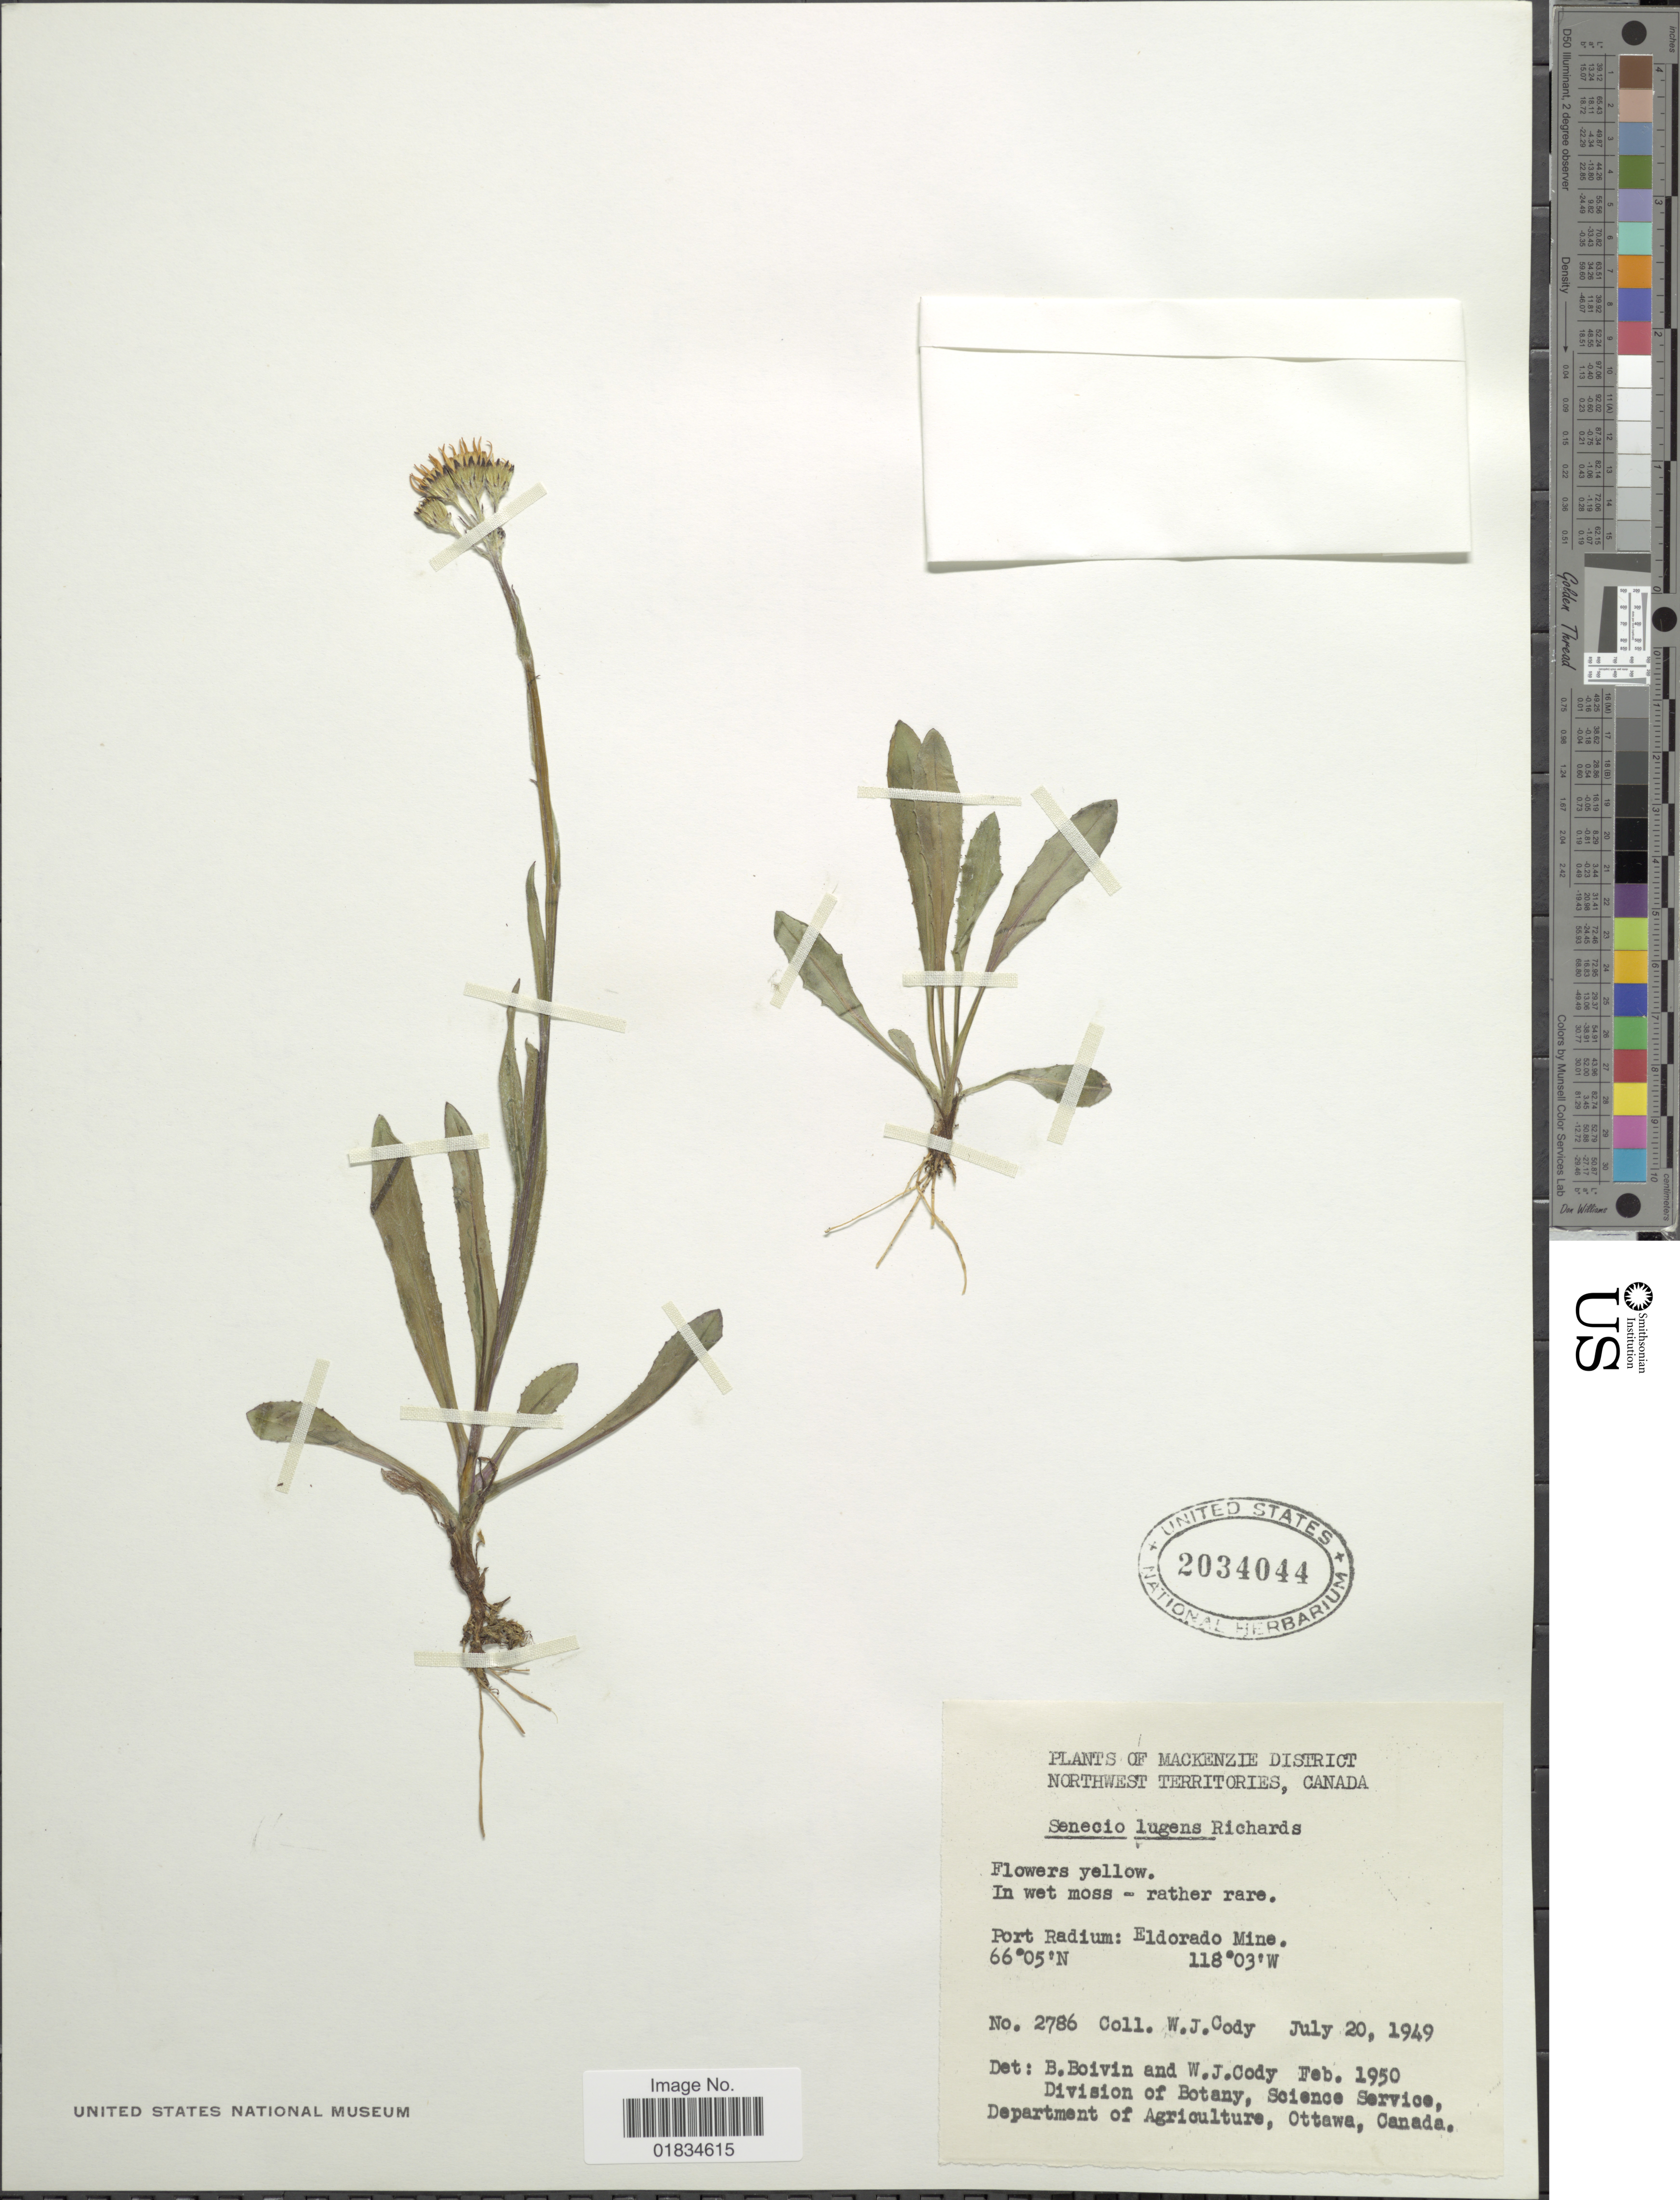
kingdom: Plantae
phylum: Tracheophyta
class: Magnoliopsida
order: Asterales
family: Asteraceae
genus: Senecio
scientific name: Senecio lugens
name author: Richardson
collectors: W. Cody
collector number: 2786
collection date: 1949-07-20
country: Canada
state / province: Northwest Territories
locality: Port Radium: Eldorado Mine, Mackenzie District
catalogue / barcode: US 2034044